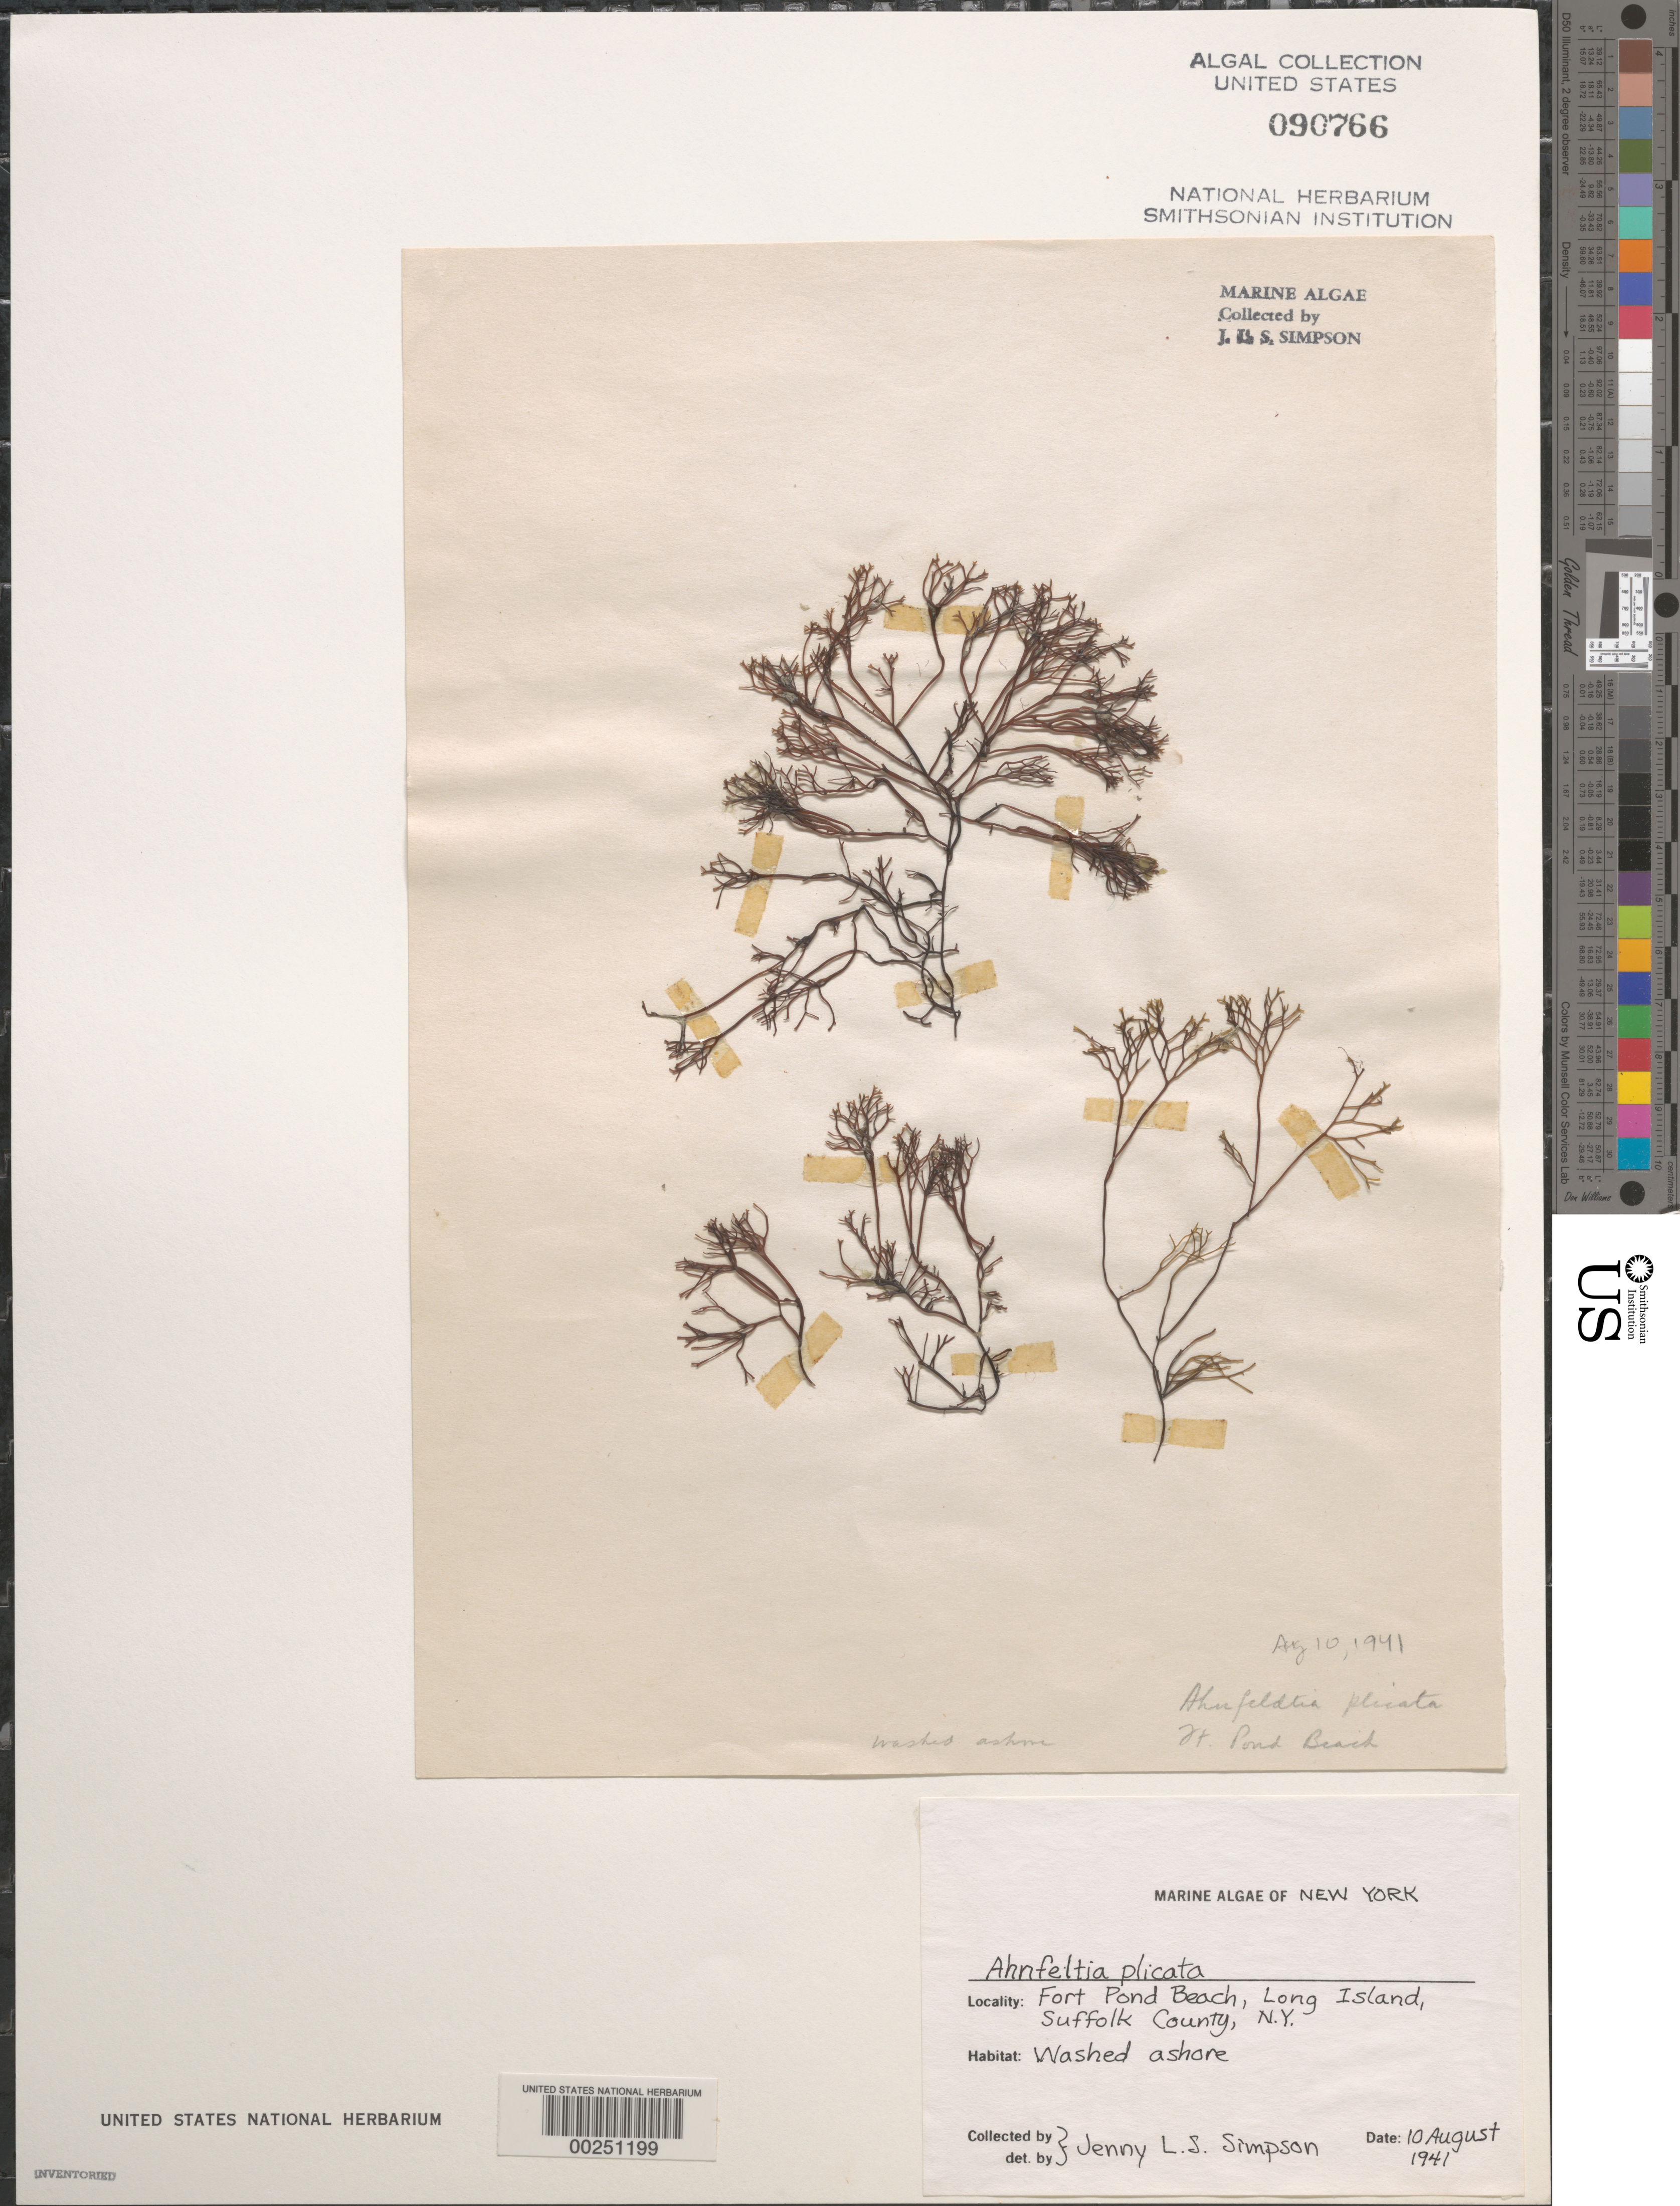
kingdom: Plantae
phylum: Rhodophyta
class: Florideophyceae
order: Ahnfeltiales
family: Ahnfeltiaceae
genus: Ahnfeltia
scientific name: Ahnfeltia plicata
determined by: Simpson, J. L. S.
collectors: J. Simpson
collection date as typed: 10 Aug 1941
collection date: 1941-08-10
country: United States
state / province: New York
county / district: Suffolk County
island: Long Island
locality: Fort Pond Beach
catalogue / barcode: US 90766